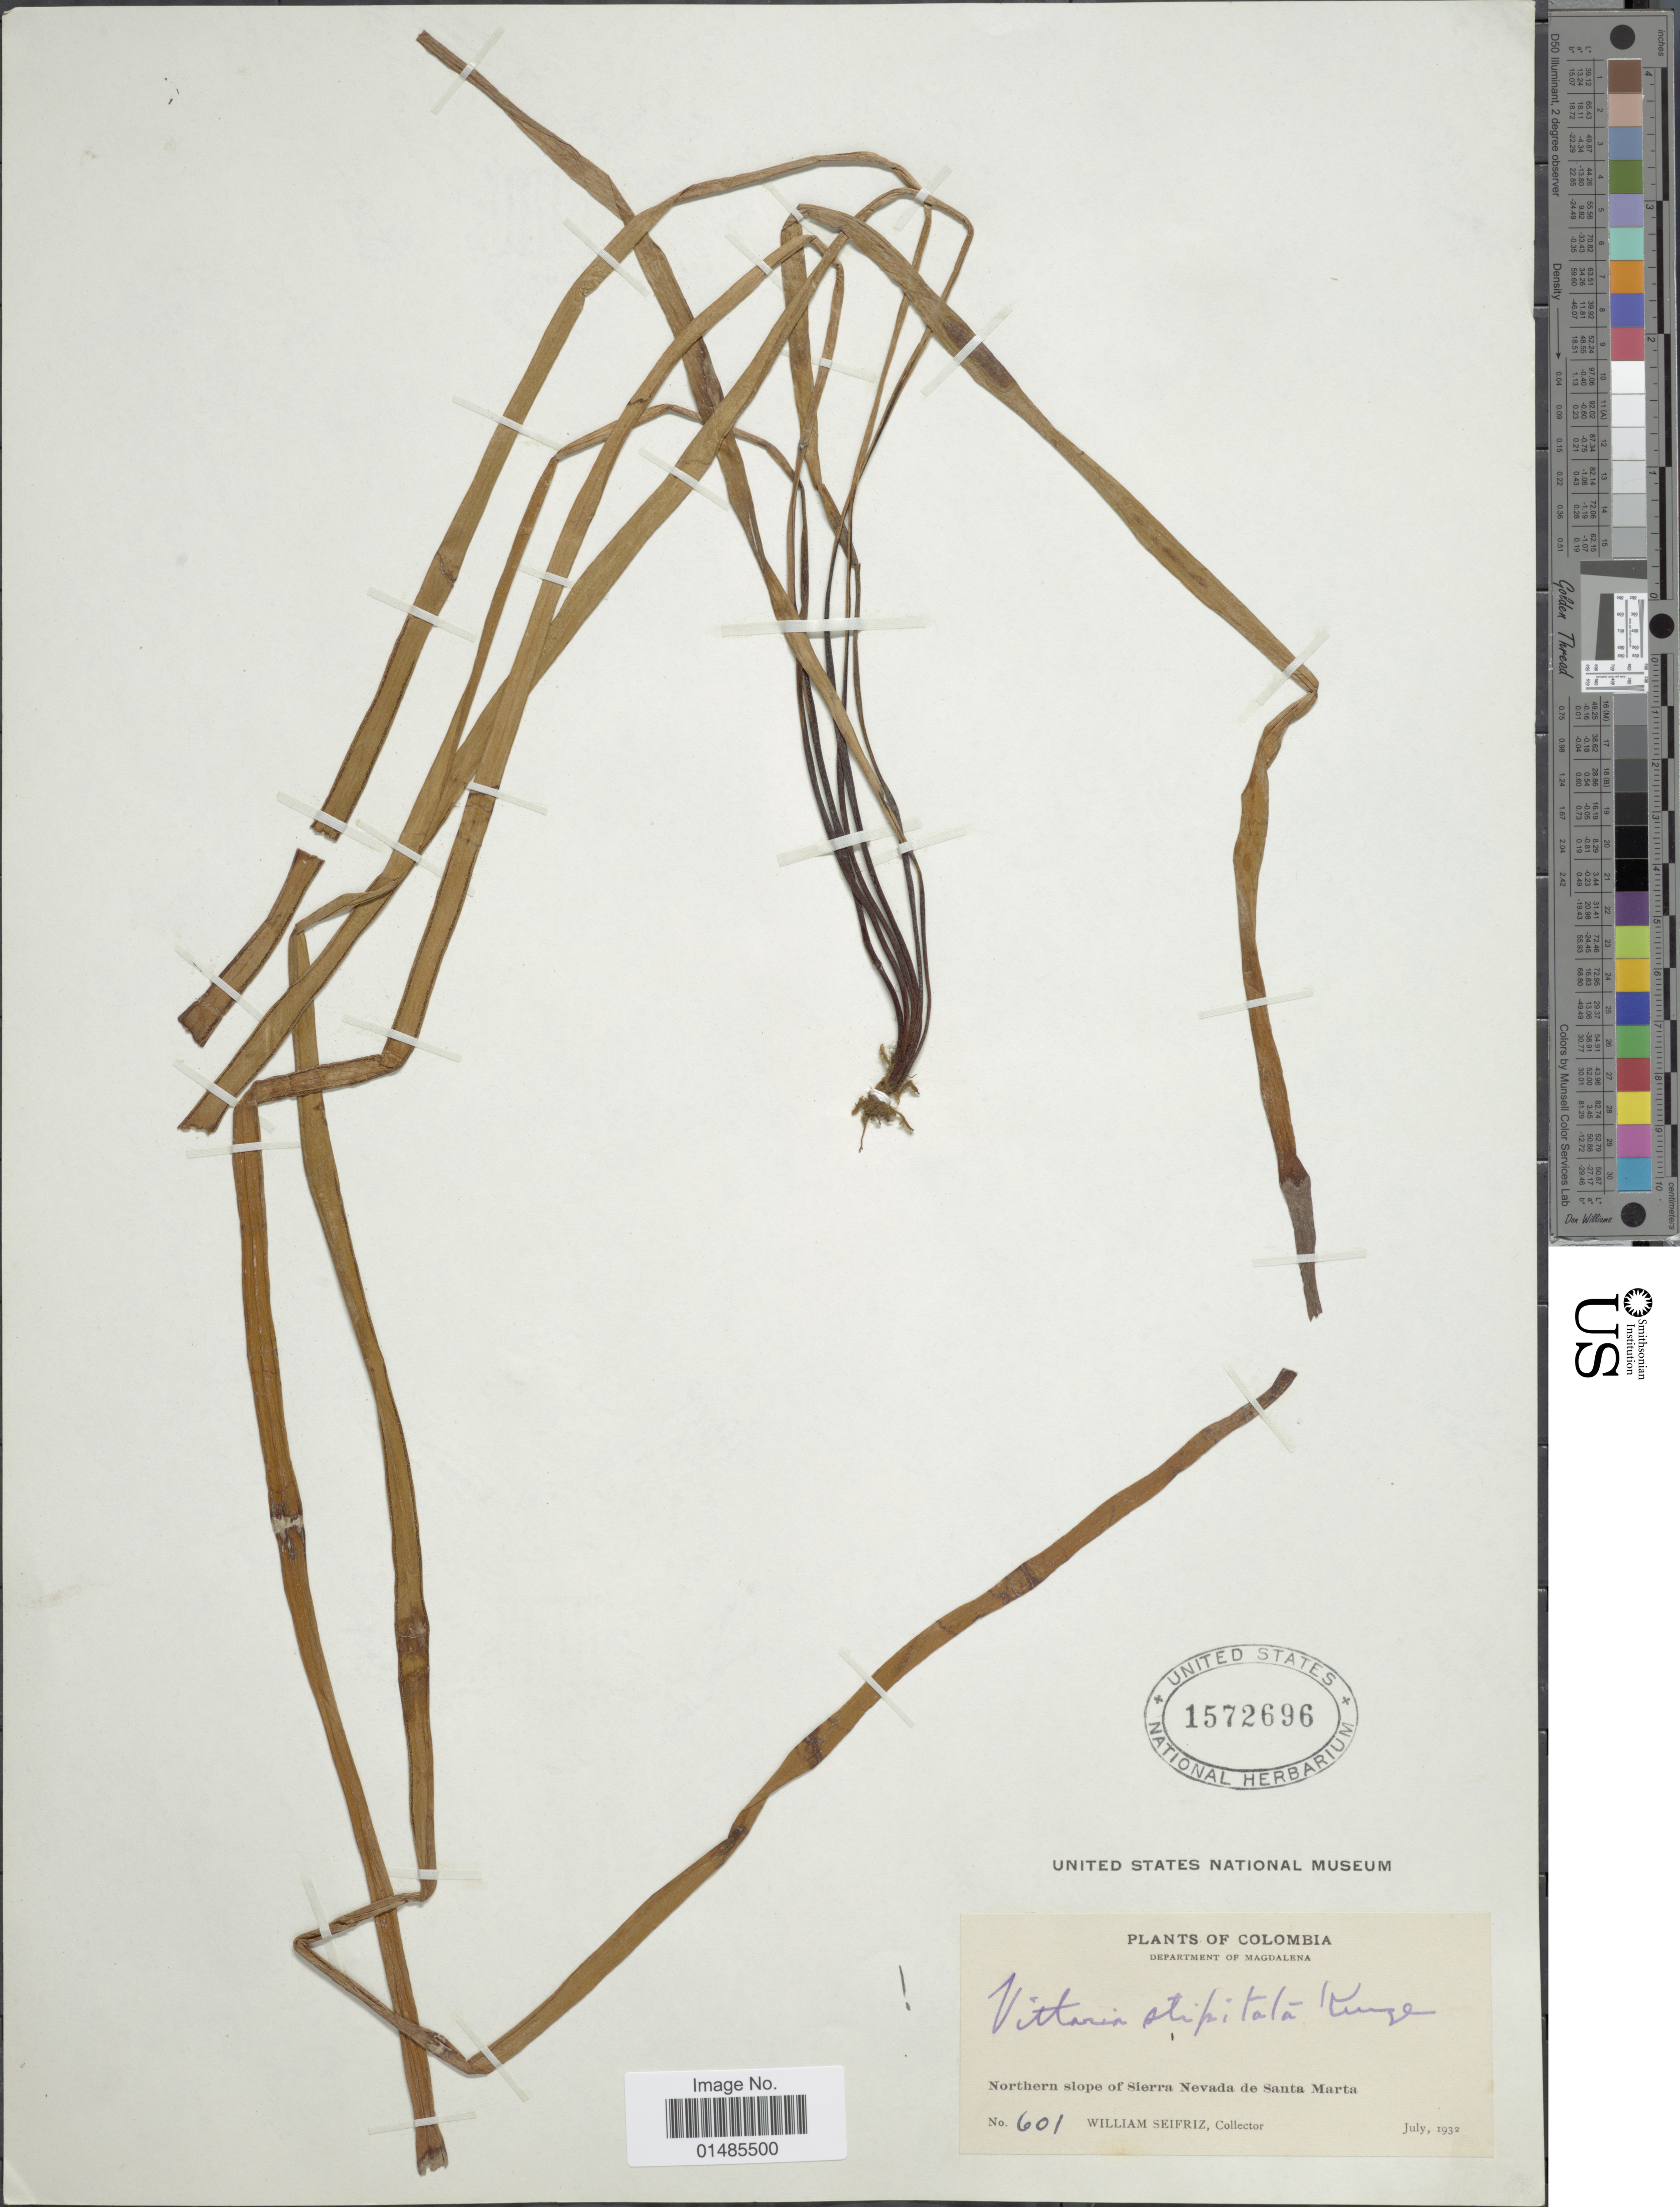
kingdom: Plantae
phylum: Tracheophyta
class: Polypodiopsida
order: Polypodiales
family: Pteridaceae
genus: Radiovittaria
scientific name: Radiovittaria stipitata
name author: (Kunze) E.H. Crane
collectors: W. Seifriz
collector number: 601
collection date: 1932-07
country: Colombia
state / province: Magdalena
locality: Northern slope of Sierra Nevada de Santa Marta.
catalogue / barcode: US 1572696